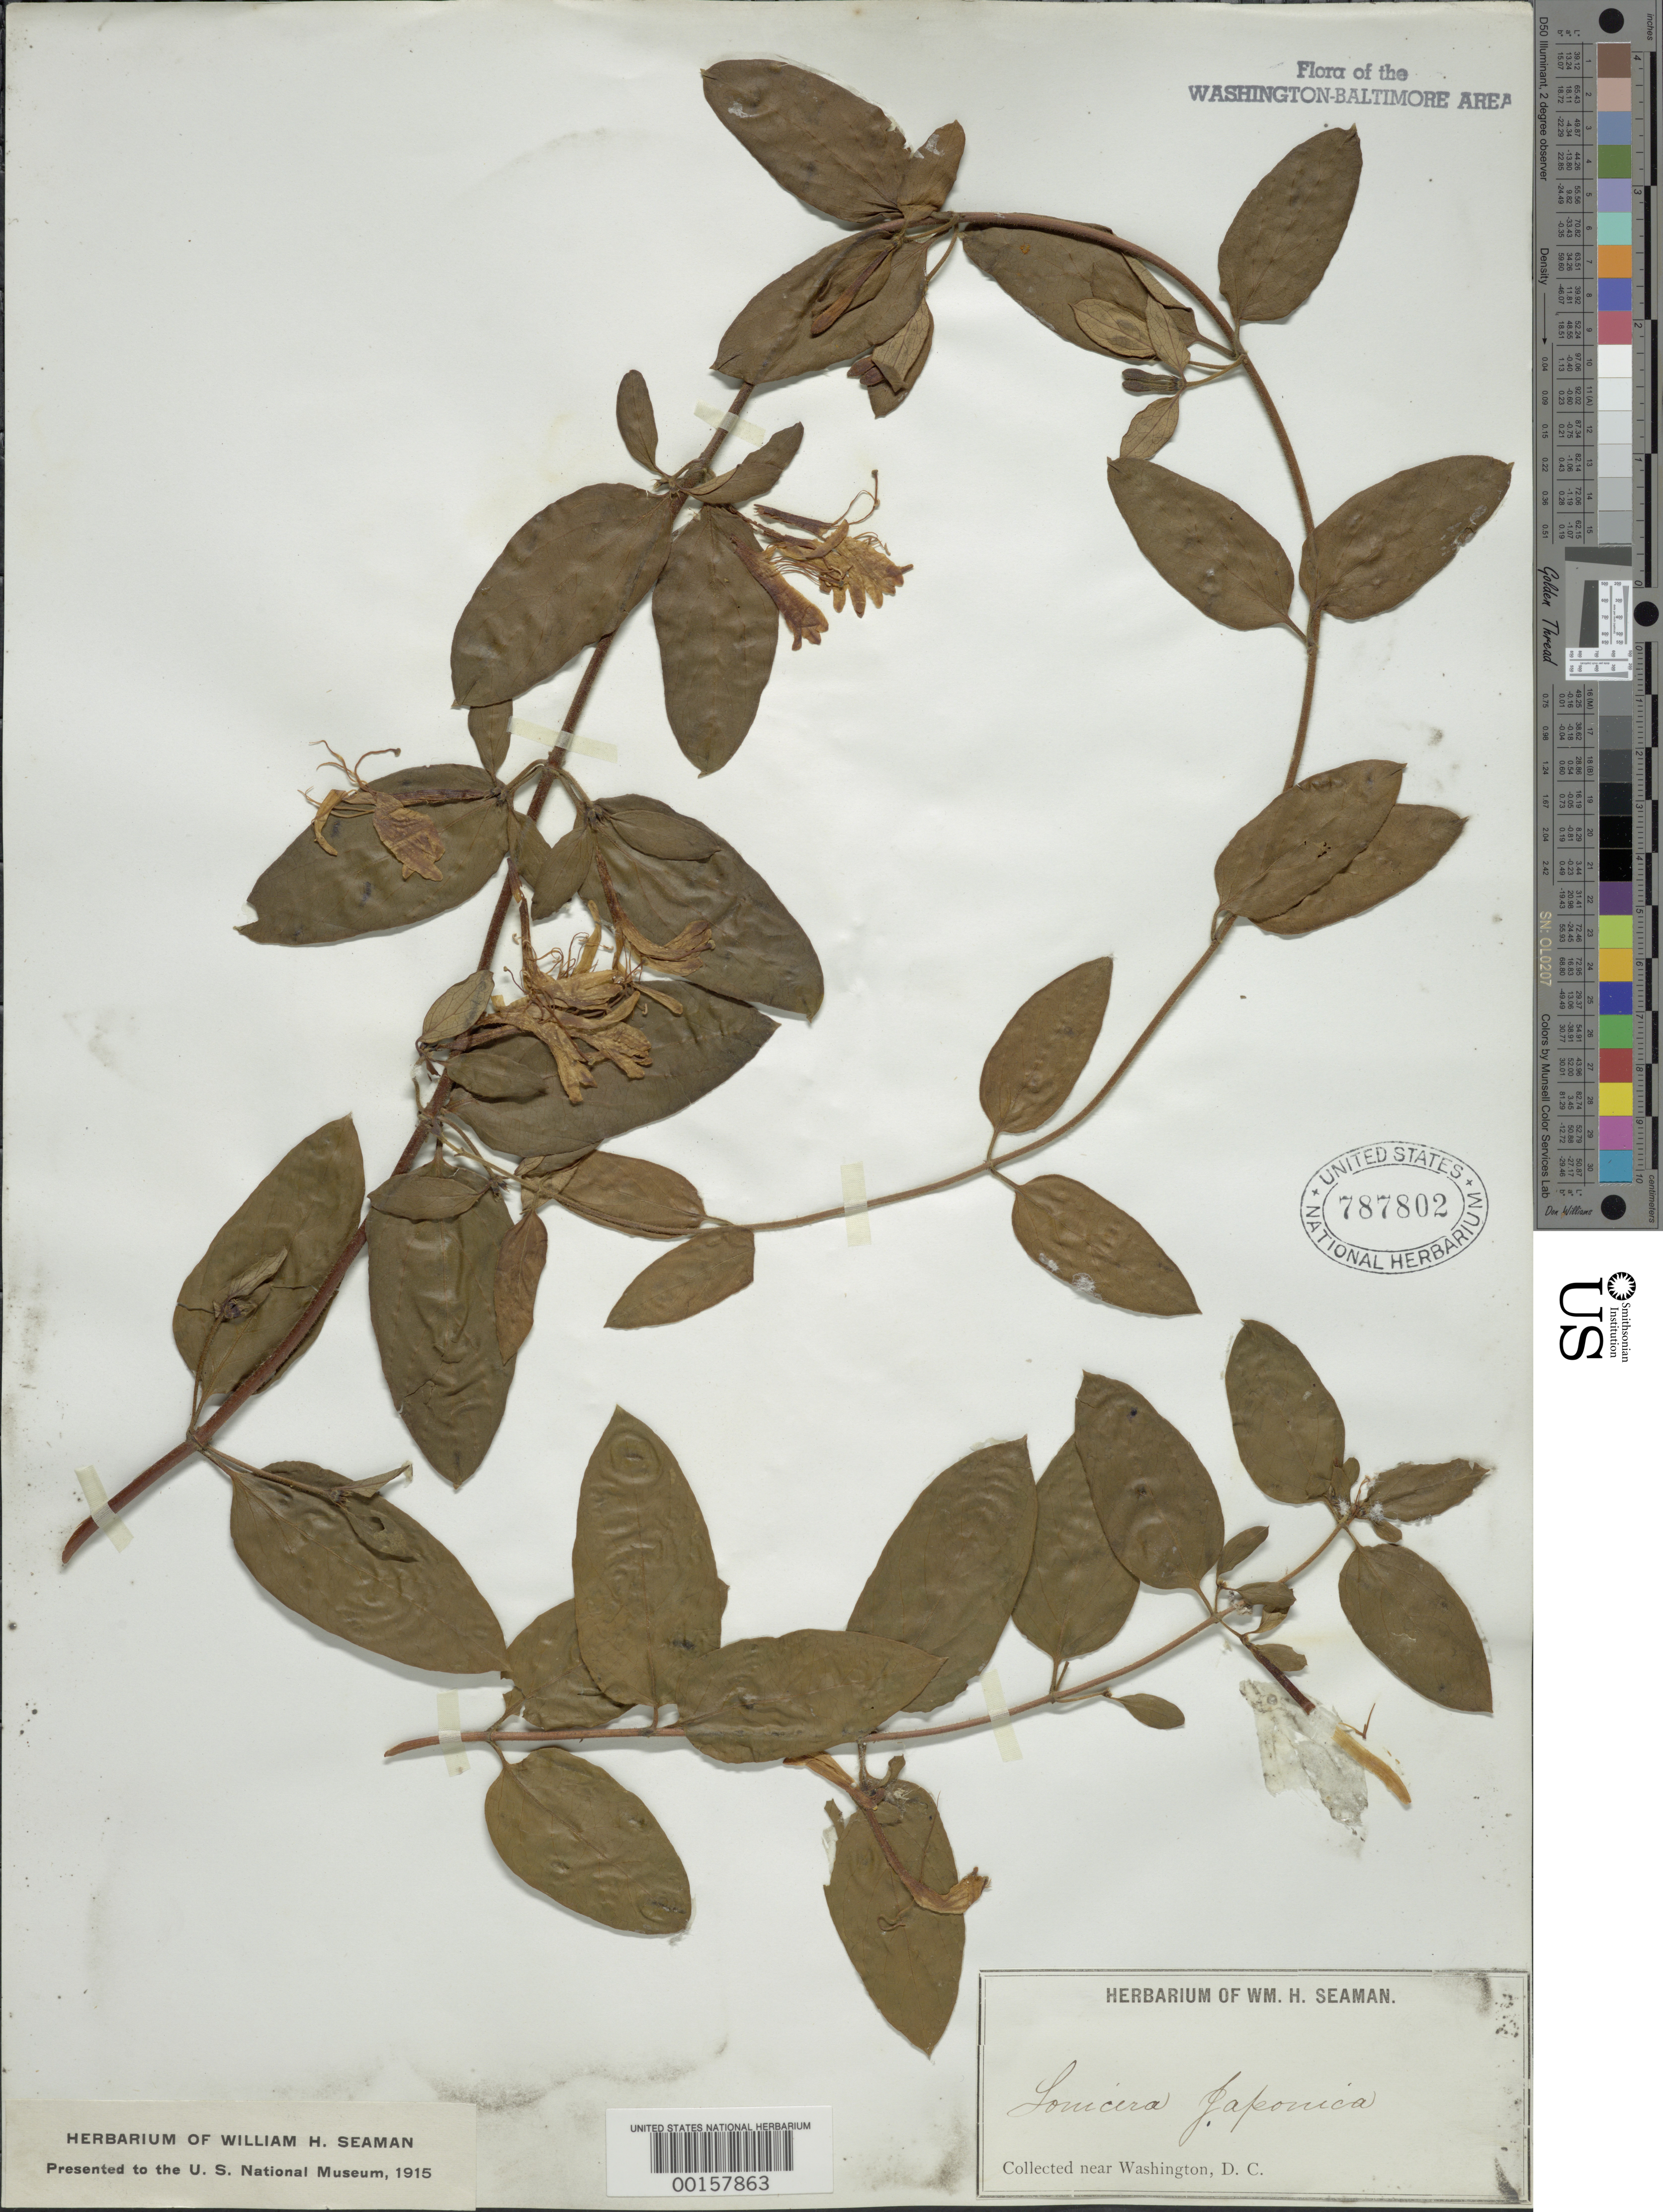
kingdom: Plantae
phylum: Tracheophyta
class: Magnoliopsida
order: Dipsacales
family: Caprifoliaceae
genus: Lonicera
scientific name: Lonicera japonica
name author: Thunb.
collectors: W. Seaman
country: United States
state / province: District of Columbia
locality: Washington DC Area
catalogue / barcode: US 787802